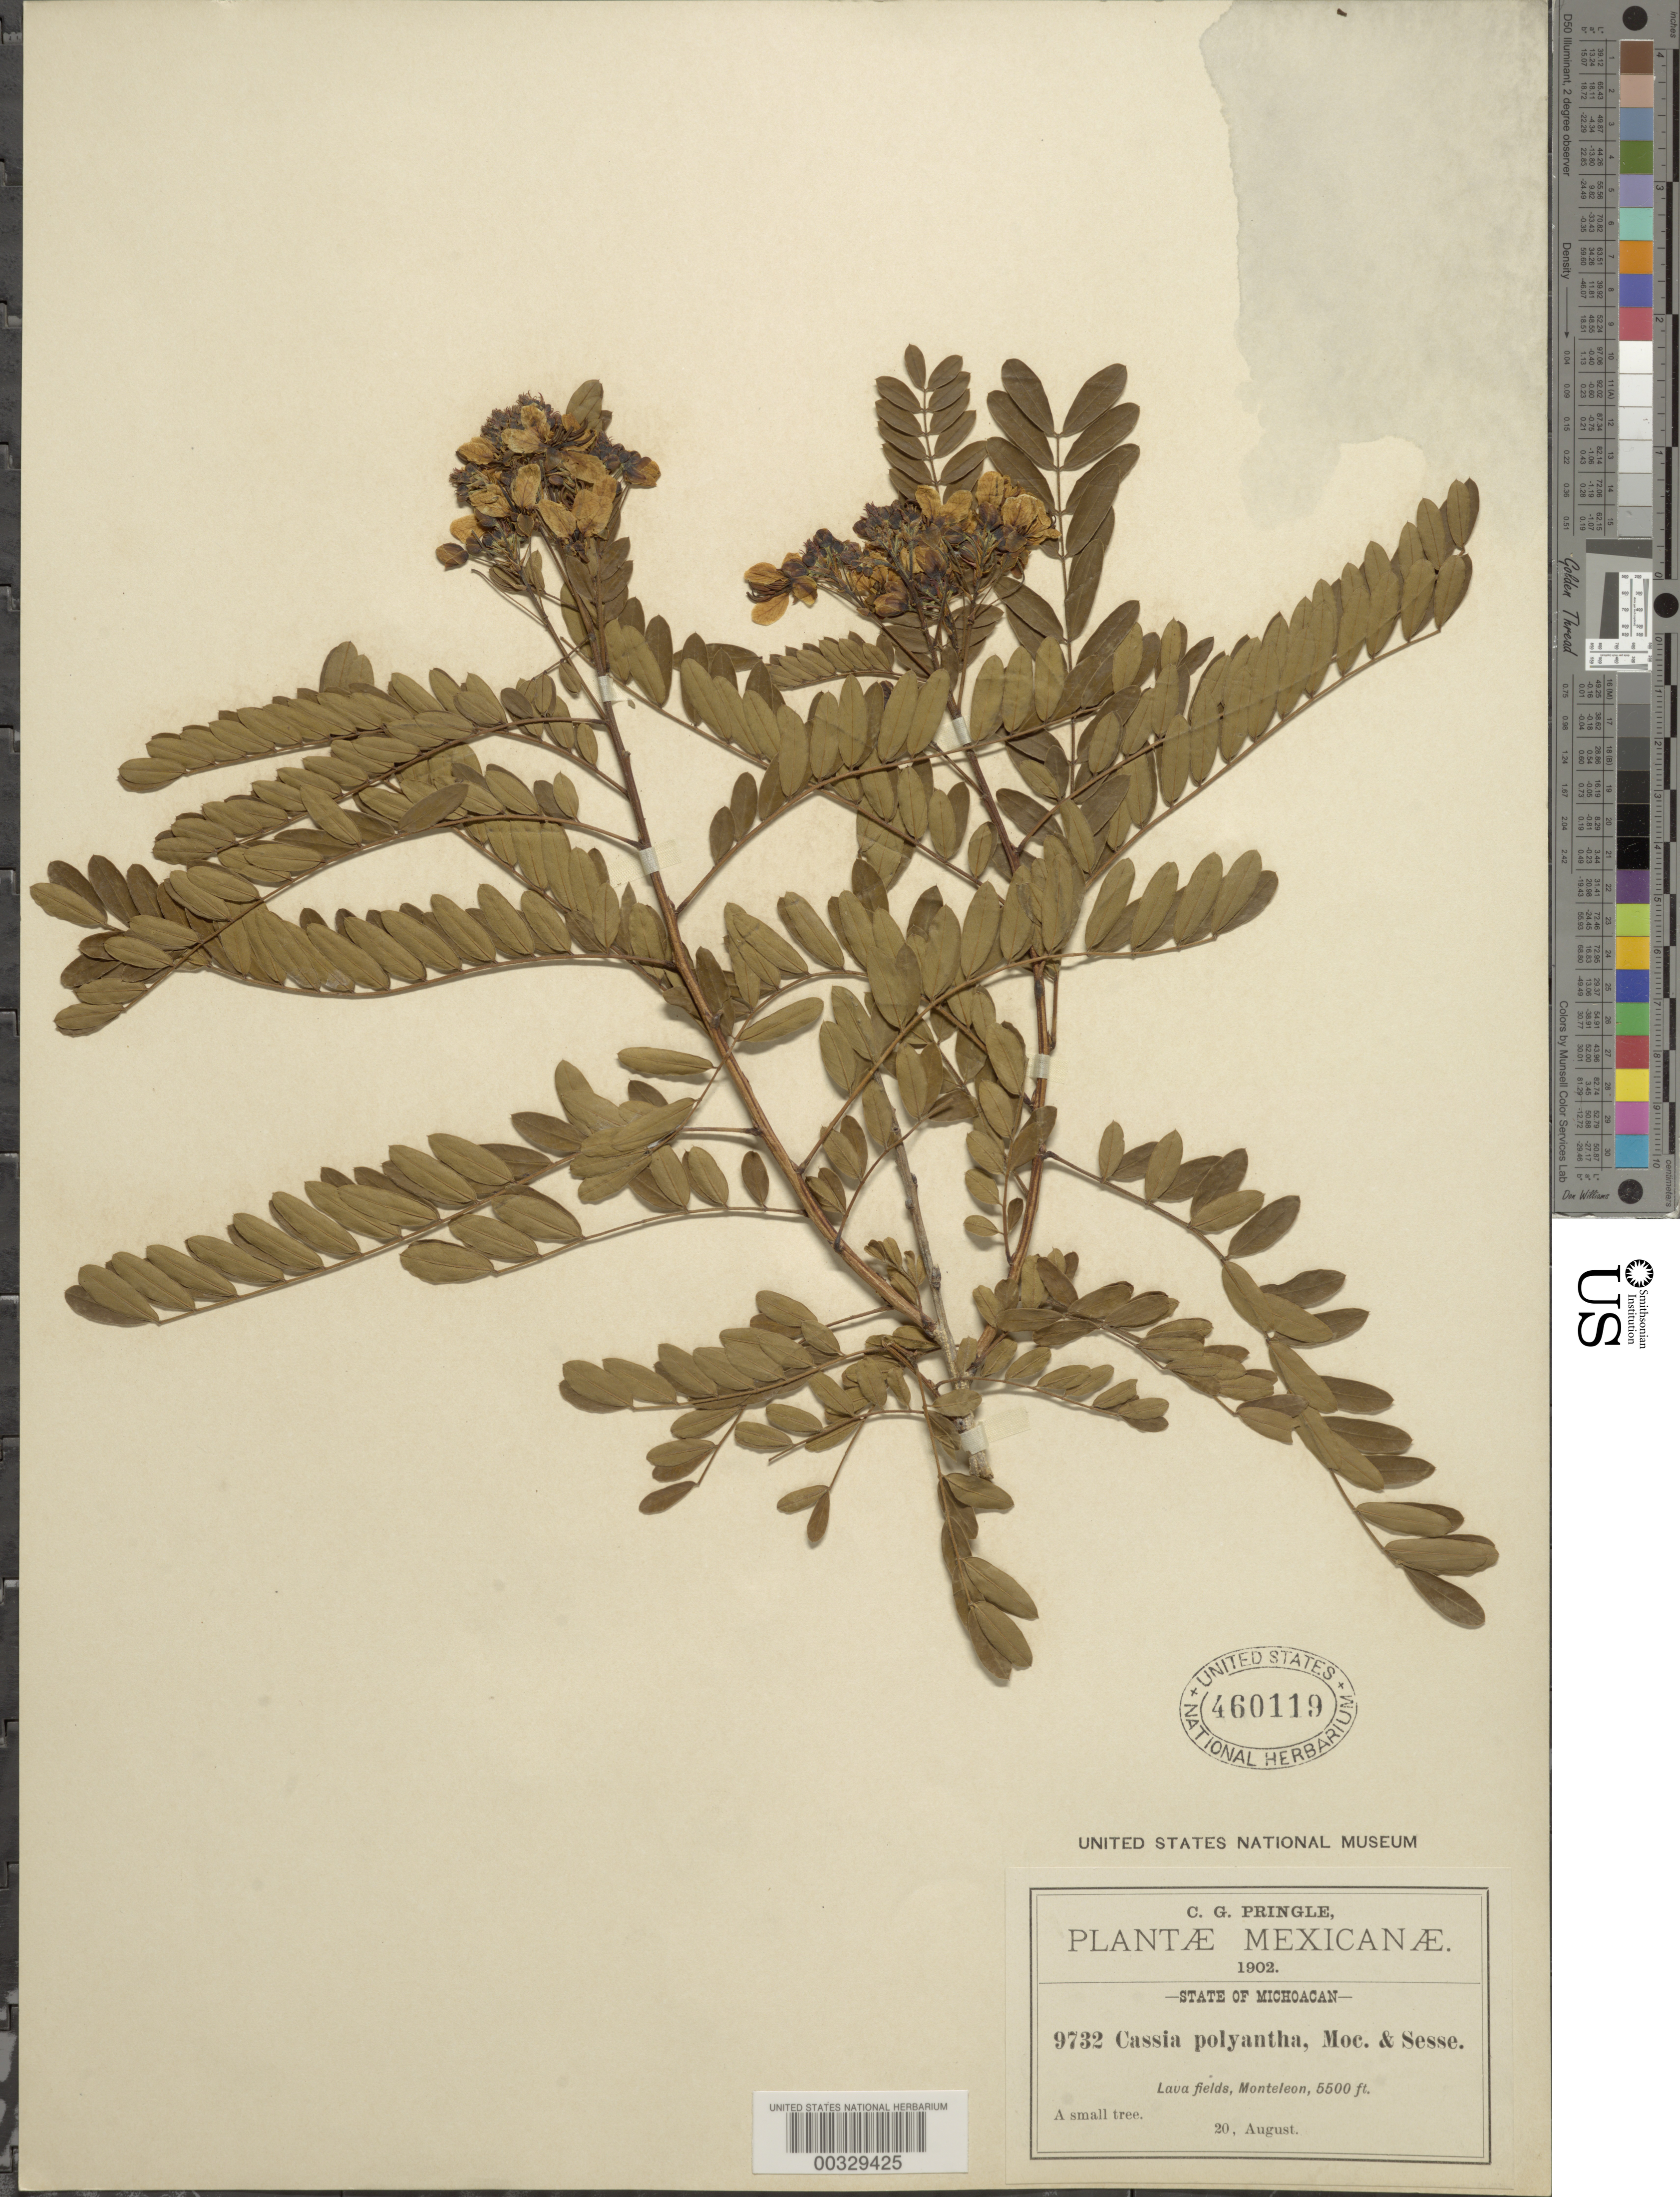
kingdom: Plantae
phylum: Tracheophyta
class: Magnoliopsida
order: Fabales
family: Fabaceae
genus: Senna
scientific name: Senna polyantha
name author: (Coll) H.S. Irwin & Barneby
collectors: C. G. Pringle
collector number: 9732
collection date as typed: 20 Aug 1902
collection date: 1902-08-20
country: Mexico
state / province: Michoacán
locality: Monteleon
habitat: Lava fields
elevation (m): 1676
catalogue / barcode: US 460119